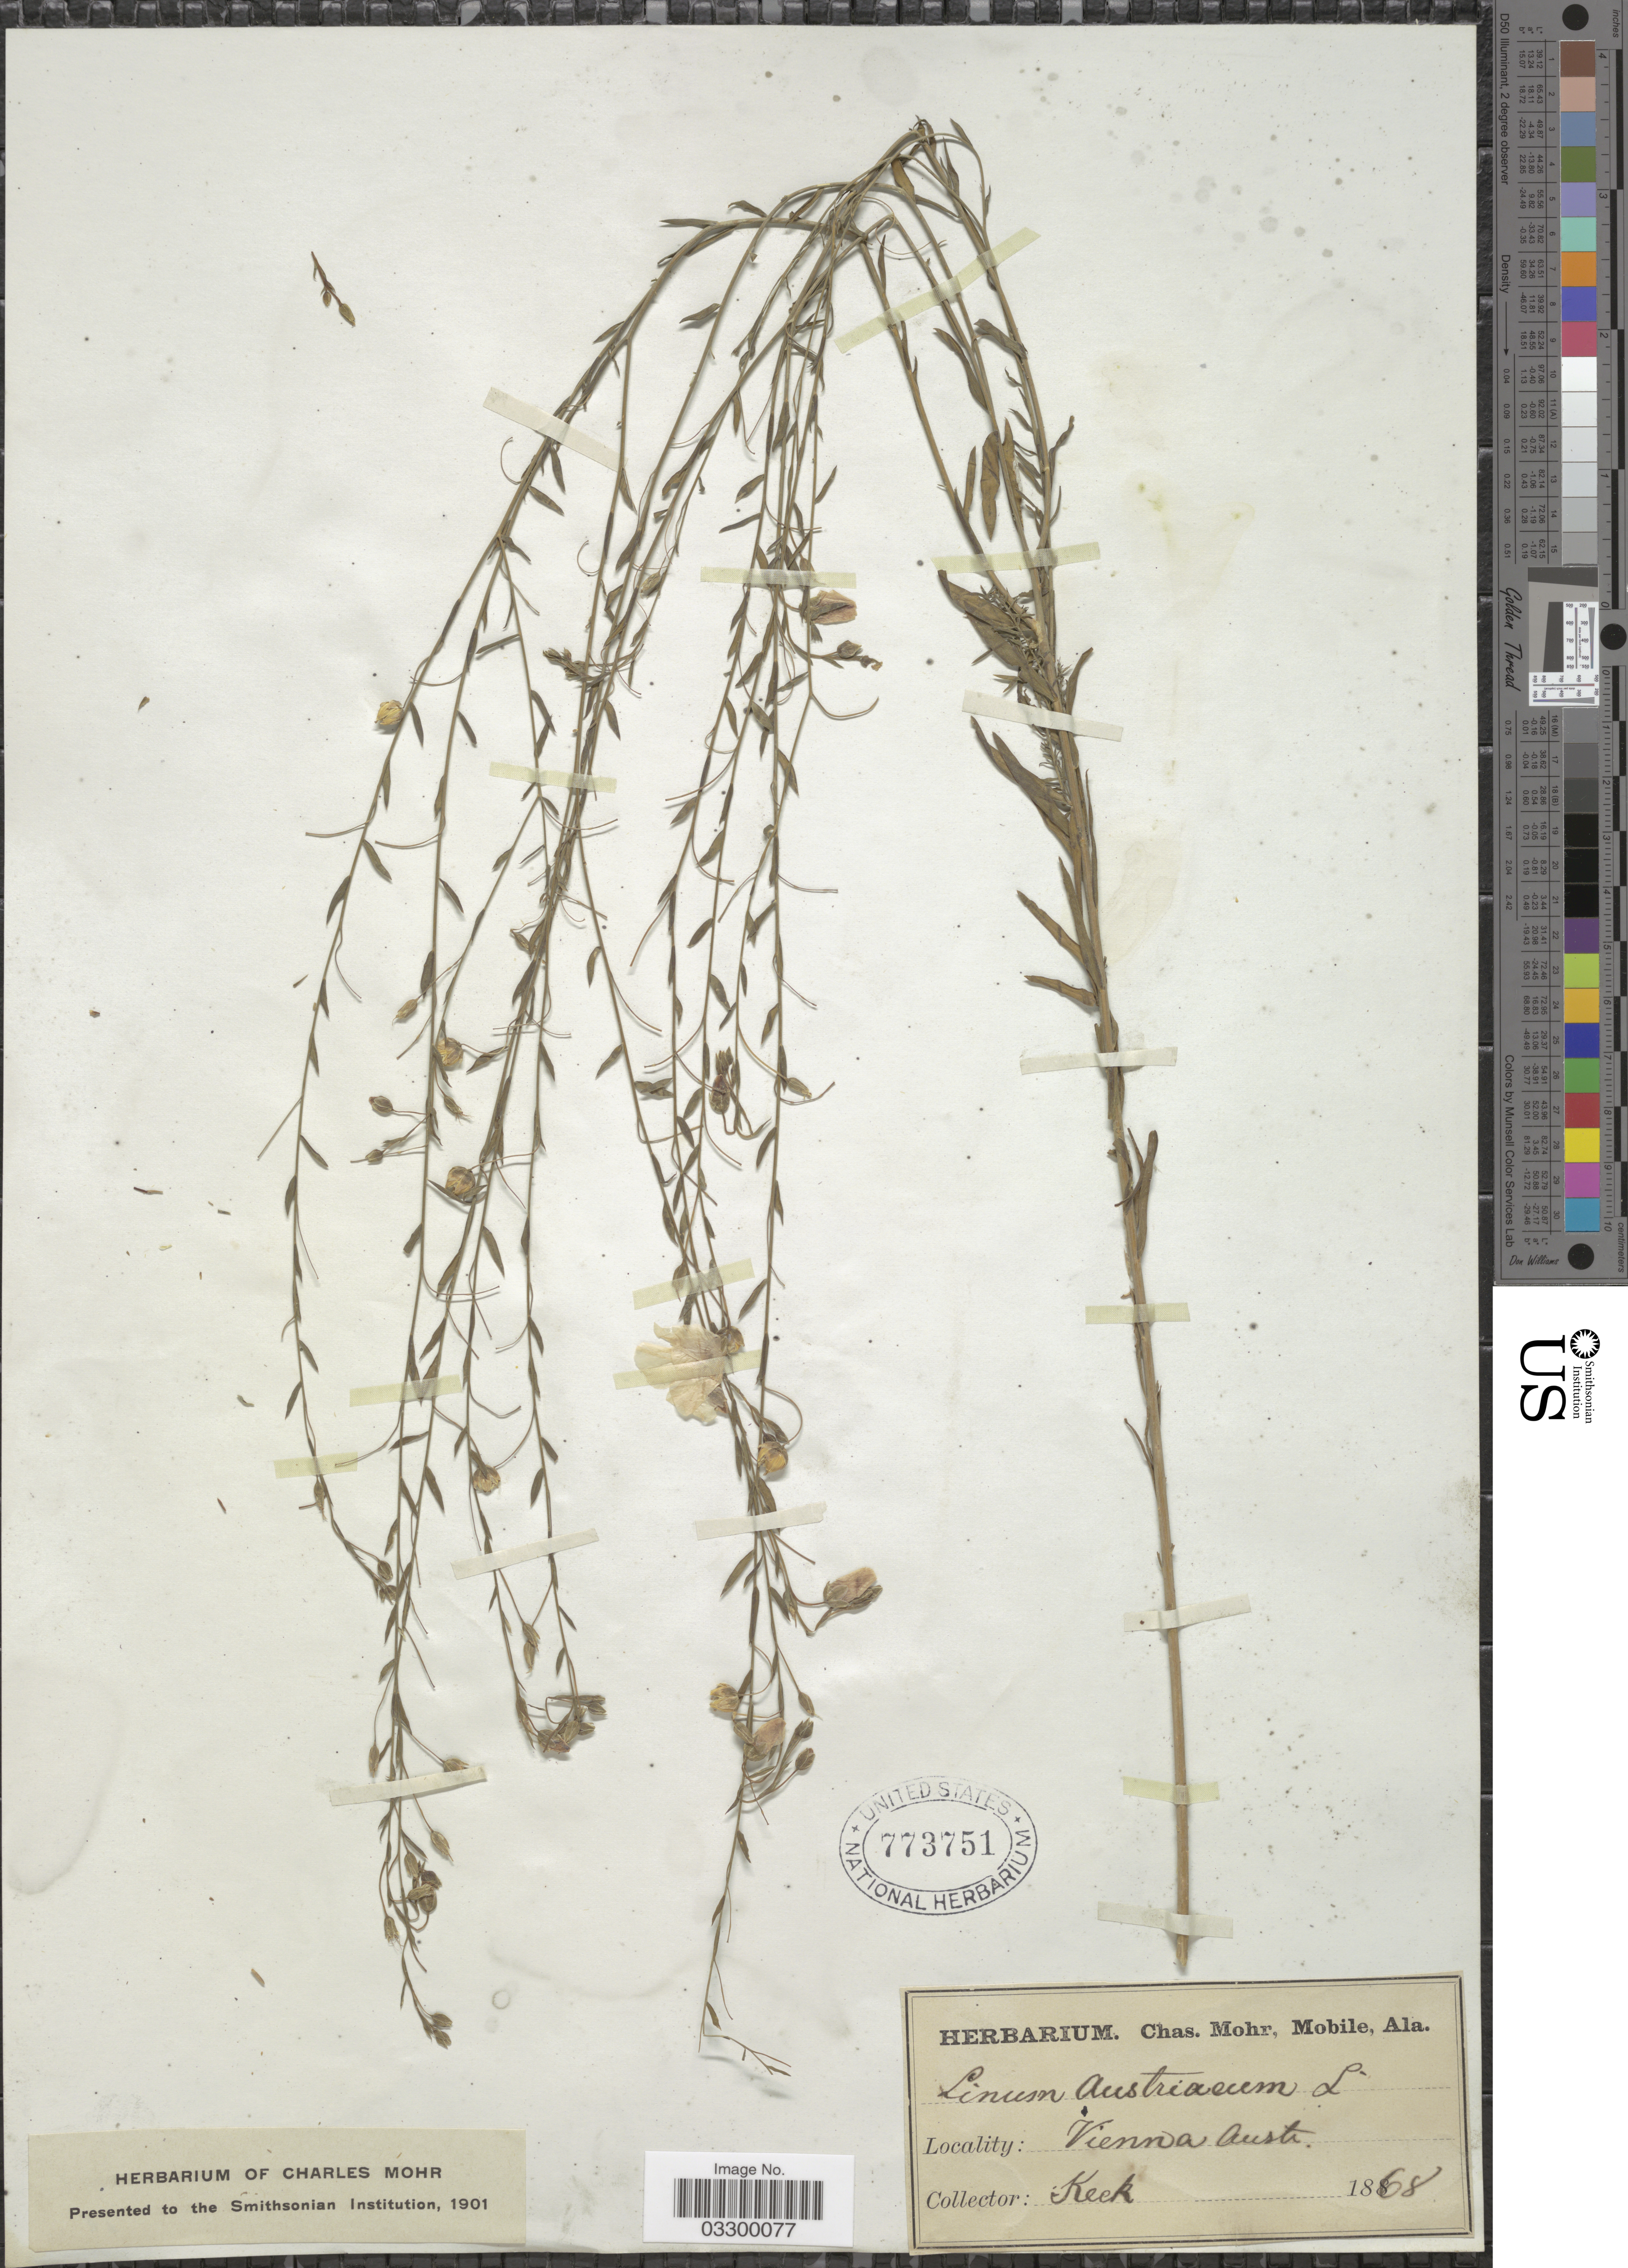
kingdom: Plantae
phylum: Tracheophyta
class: Magnoliopsida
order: Malpighiales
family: Linaceae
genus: Linum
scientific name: Linum austriacum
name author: L.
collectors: -- Keck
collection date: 1868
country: Austria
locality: Vienna Austr.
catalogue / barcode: US 773751